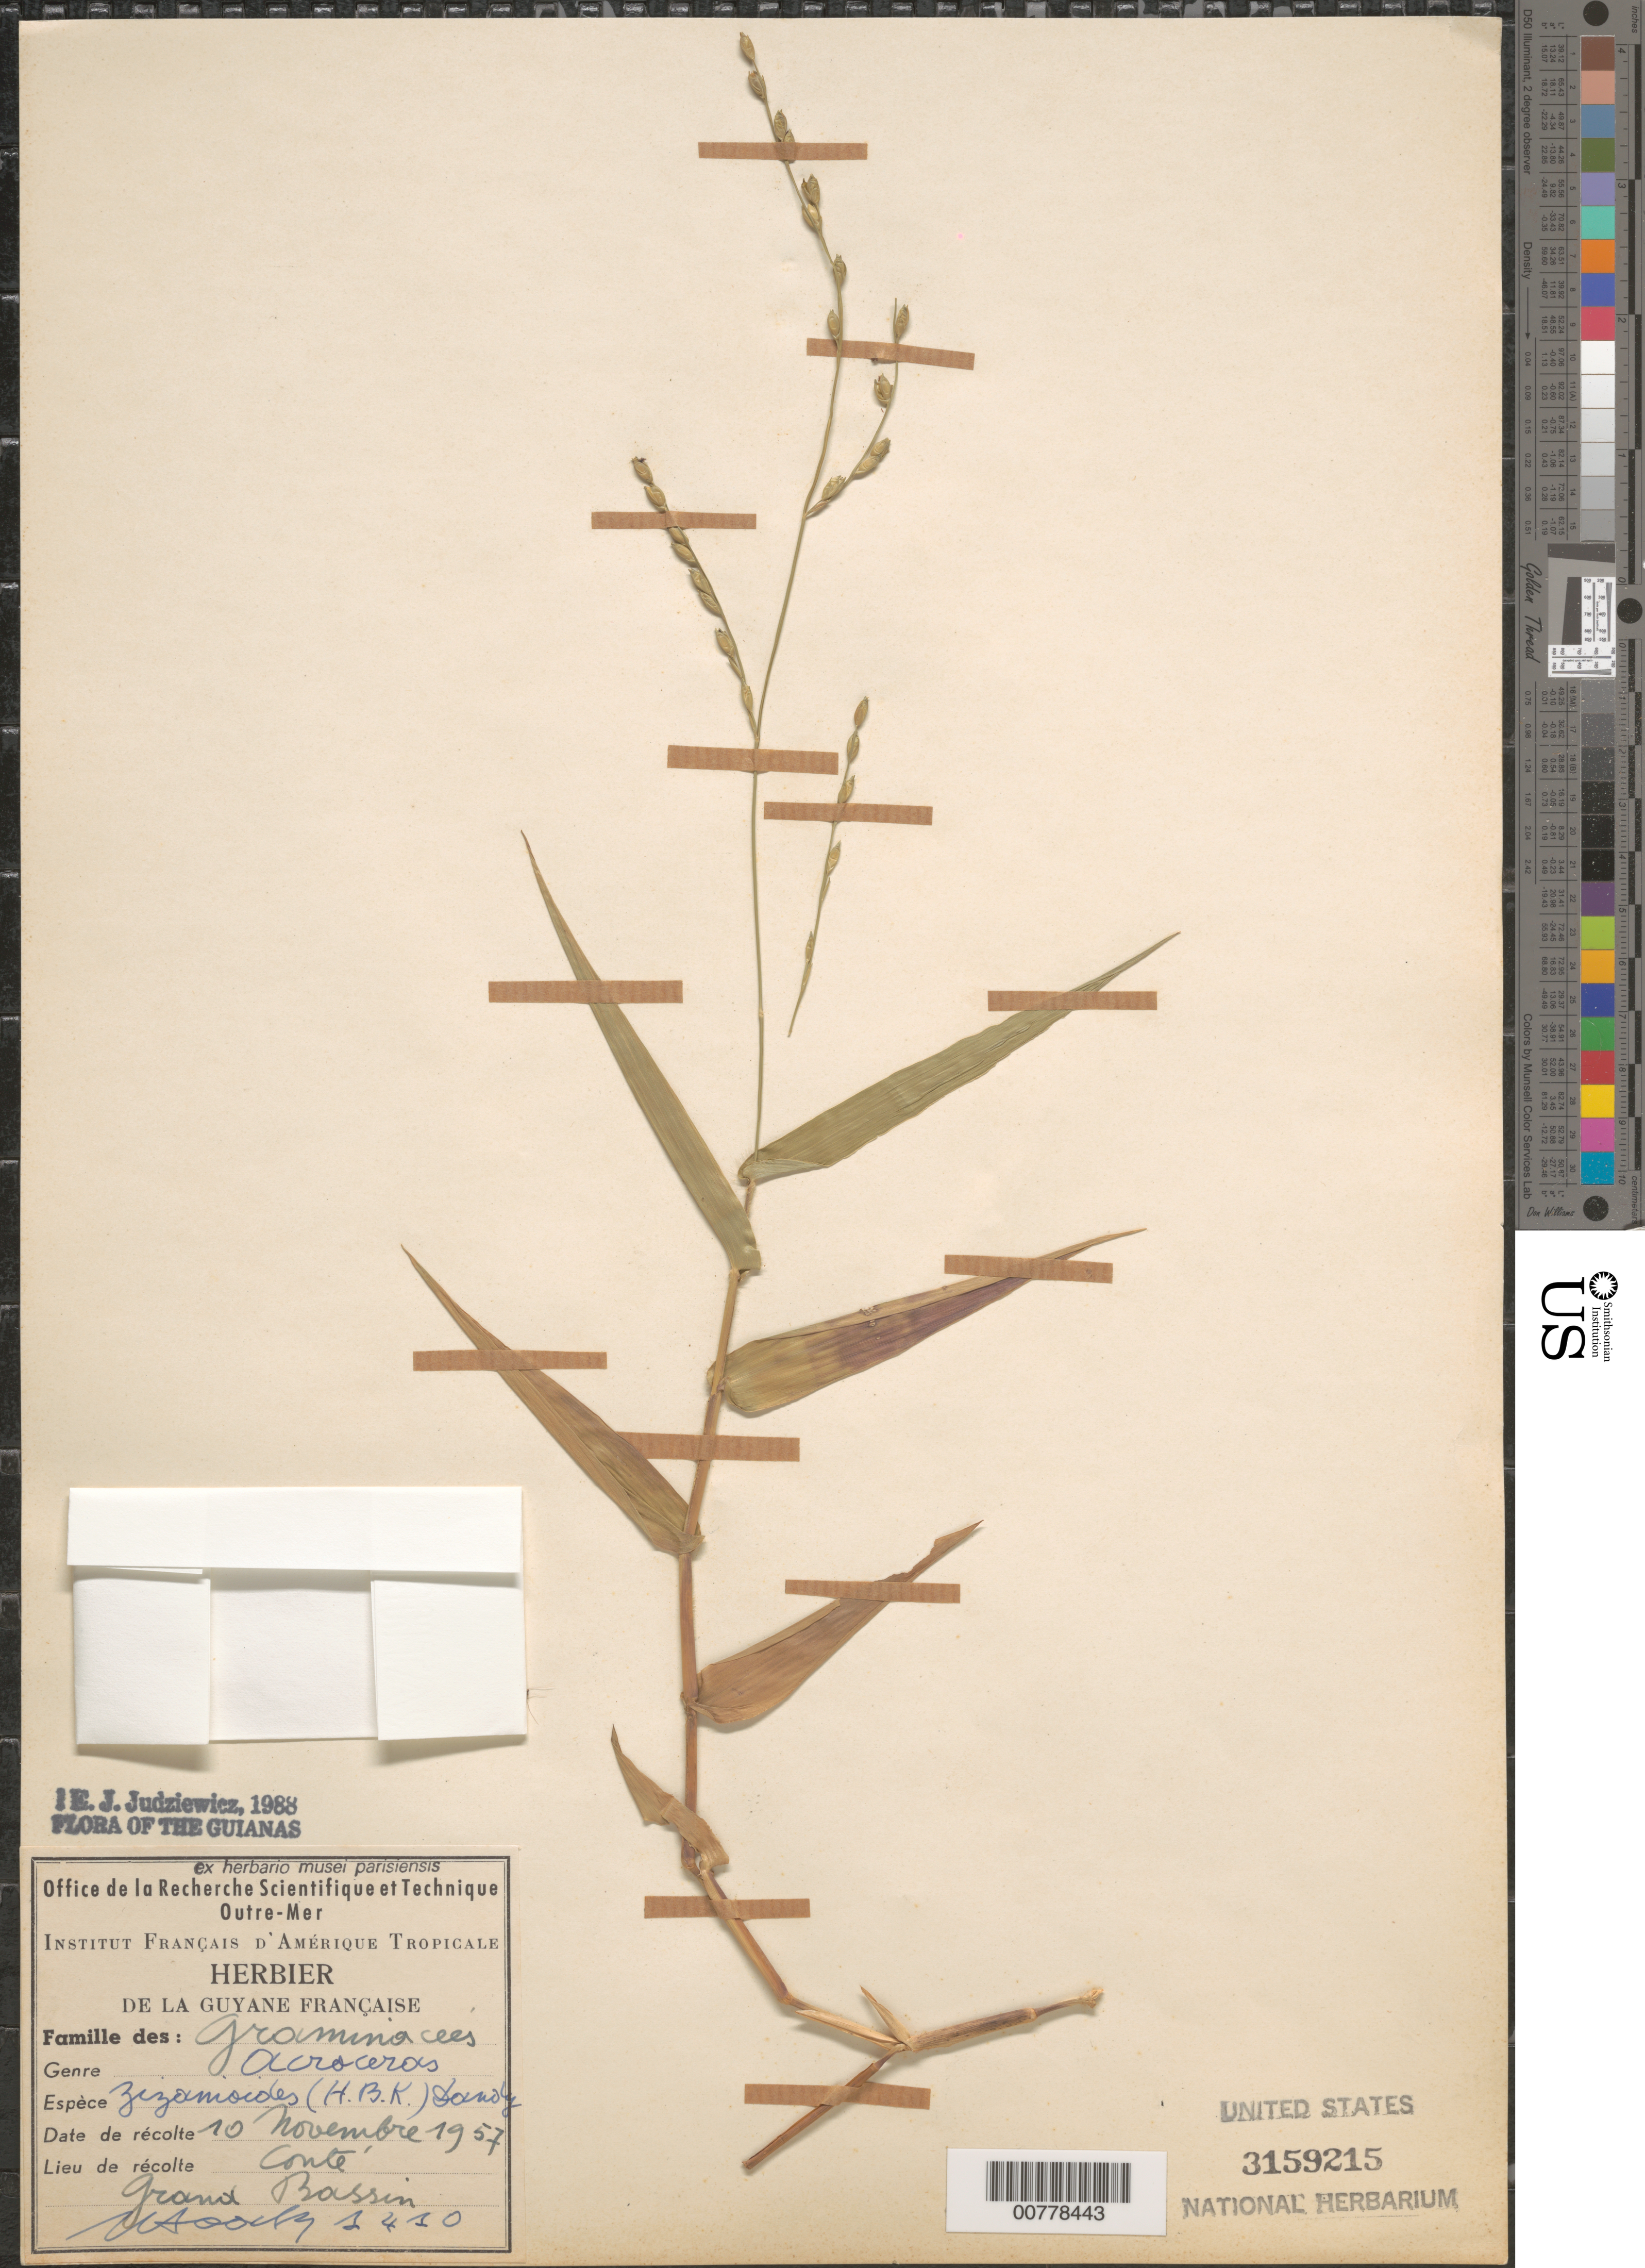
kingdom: Plantae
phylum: Tracheophyta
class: Liliopsida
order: Poales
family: Poaceae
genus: Acroceras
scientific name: Acroceras zizanioides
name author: (Kunth) Dandy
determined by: Judziewicz, E. J.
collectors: J. Hoock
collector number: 1410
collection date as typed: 10-Nov-57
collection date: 1957-11-10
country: French Guiana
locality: Conté, Grand Bassin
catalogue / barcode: US 3159215